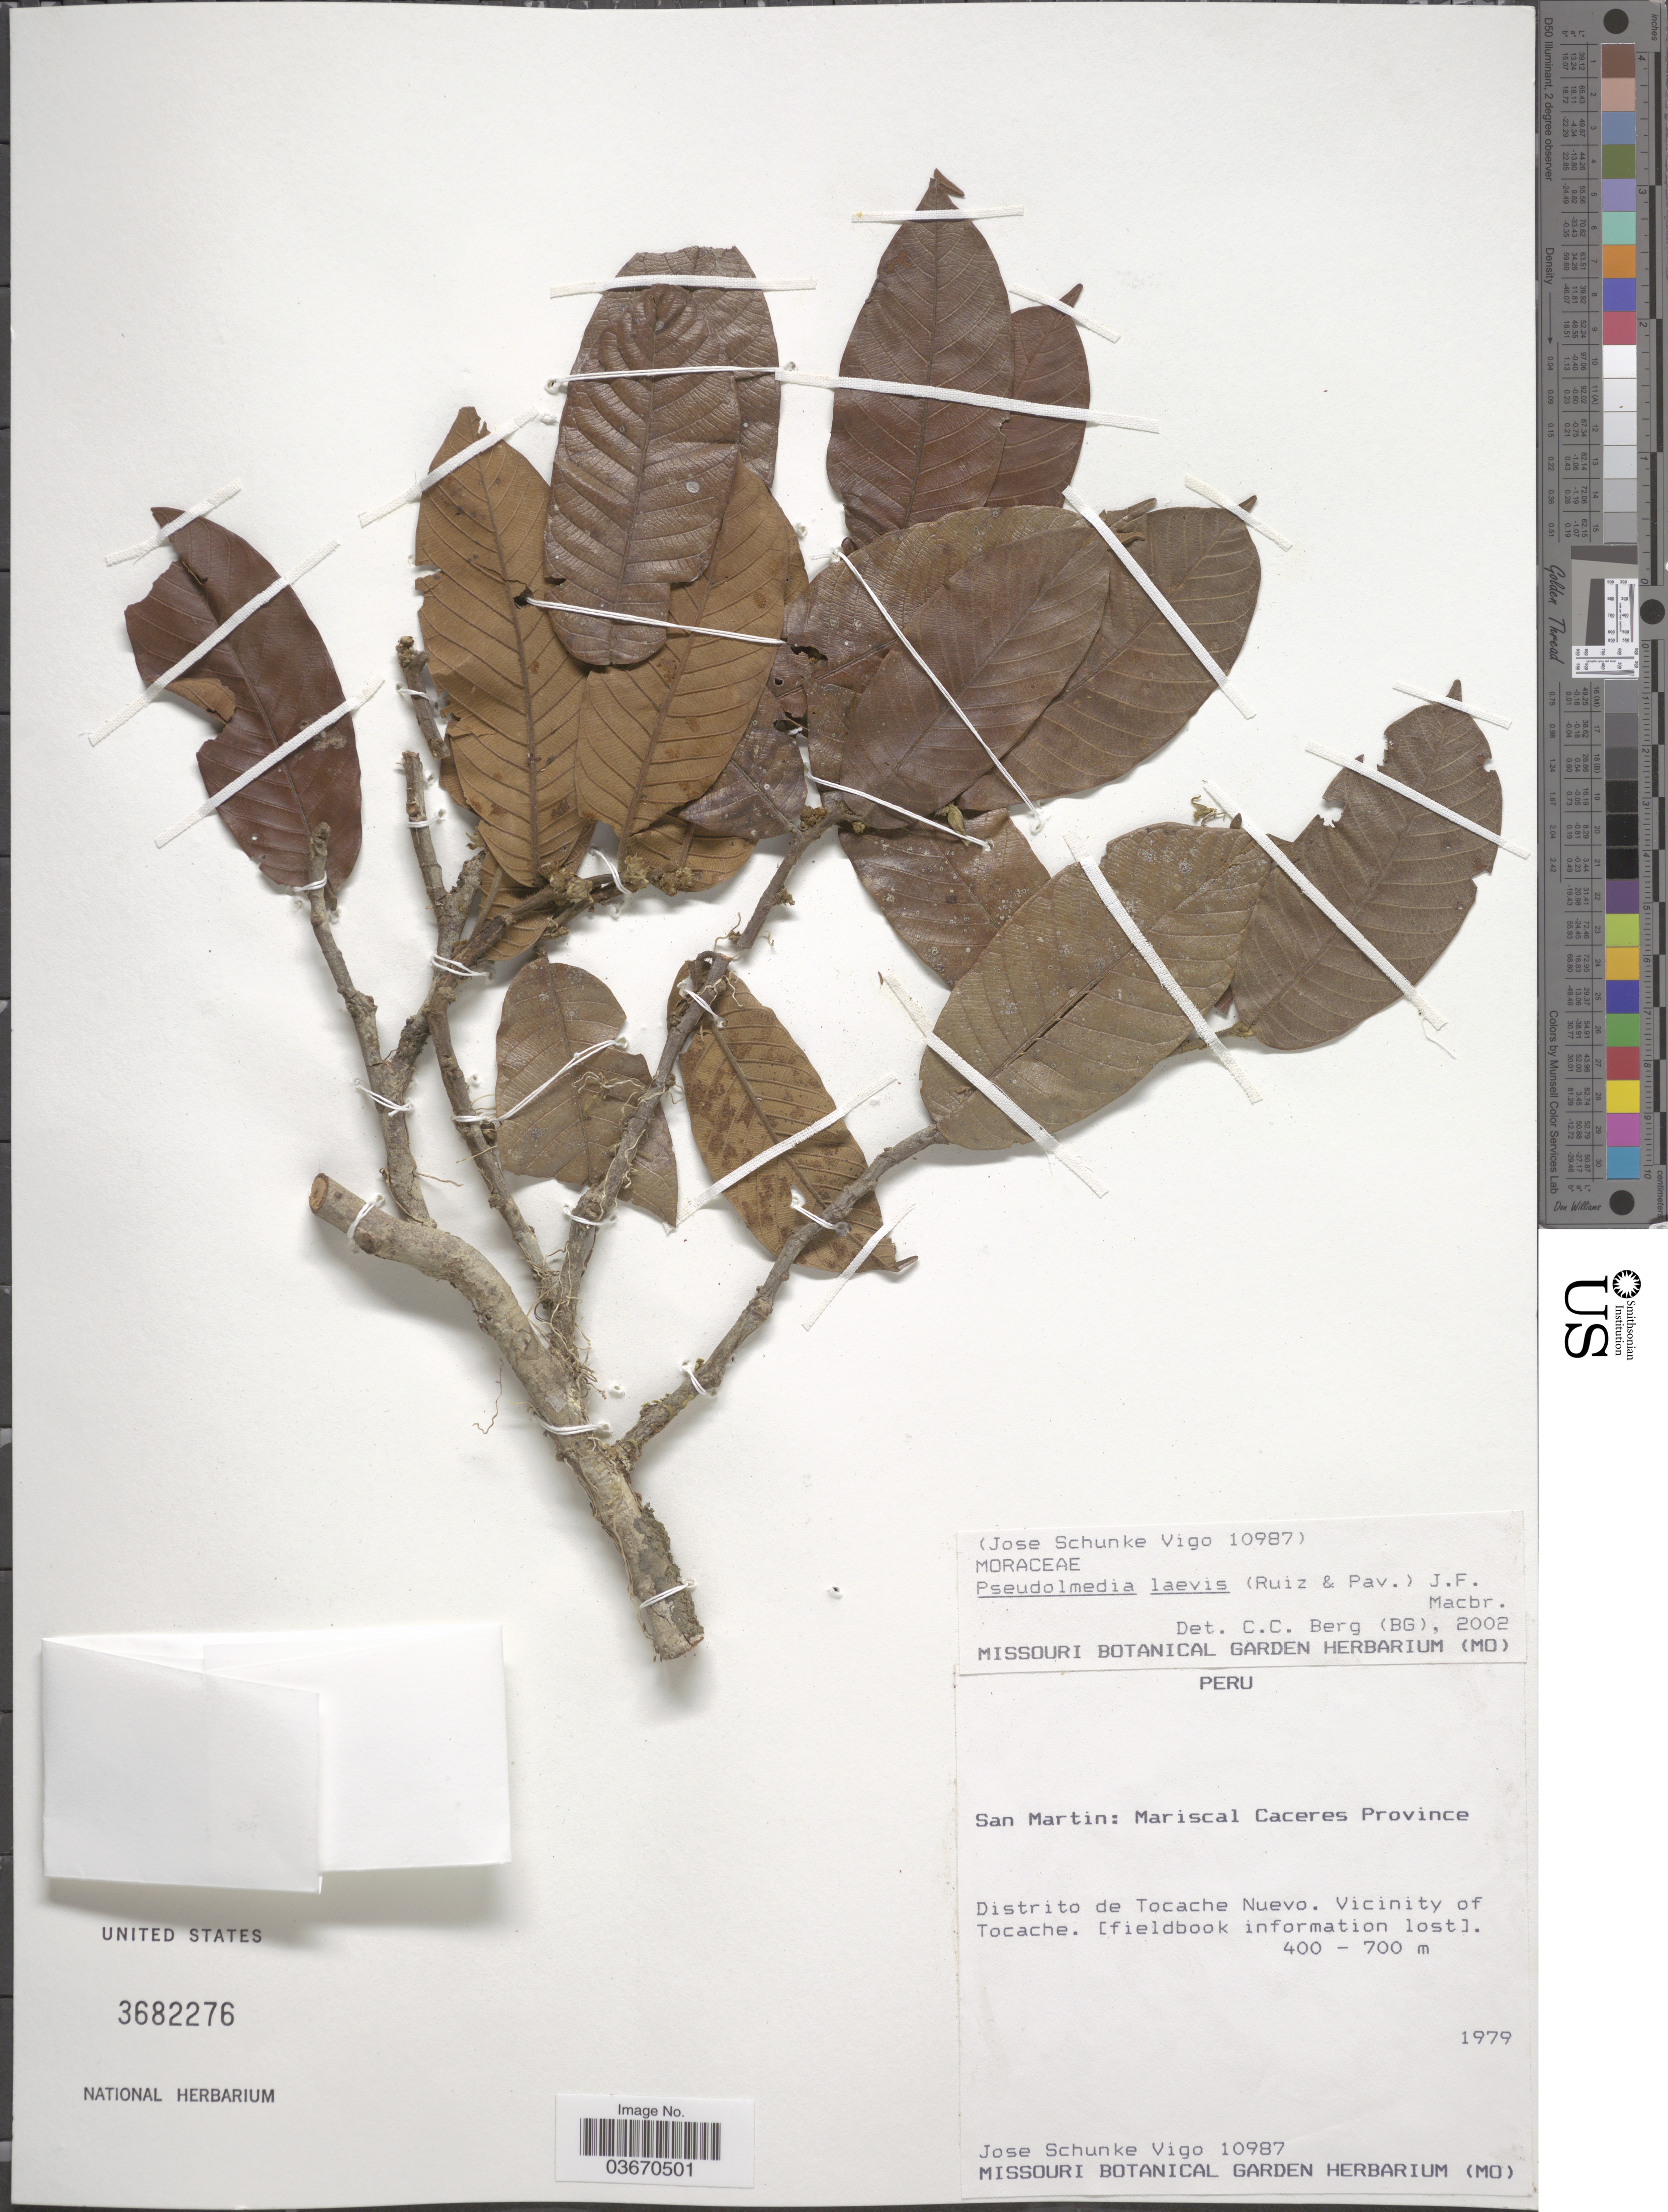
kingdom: Plantae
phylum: Tracheophyta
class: Magnoliopsida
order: Rosales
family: Moraceae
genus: Pseudolmedia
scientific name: Pseudolmedia laevis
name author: (Ruiz & Pav.) J.F. Macbr.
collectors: J. Schunke Vigo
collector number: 10987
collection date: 1979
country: Peru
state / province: San Martín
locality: Mariscal Caceres Province. Distrito de Tocache Nuevo. Vicinity of Tocache.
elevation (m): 400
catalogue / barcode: US 3682276